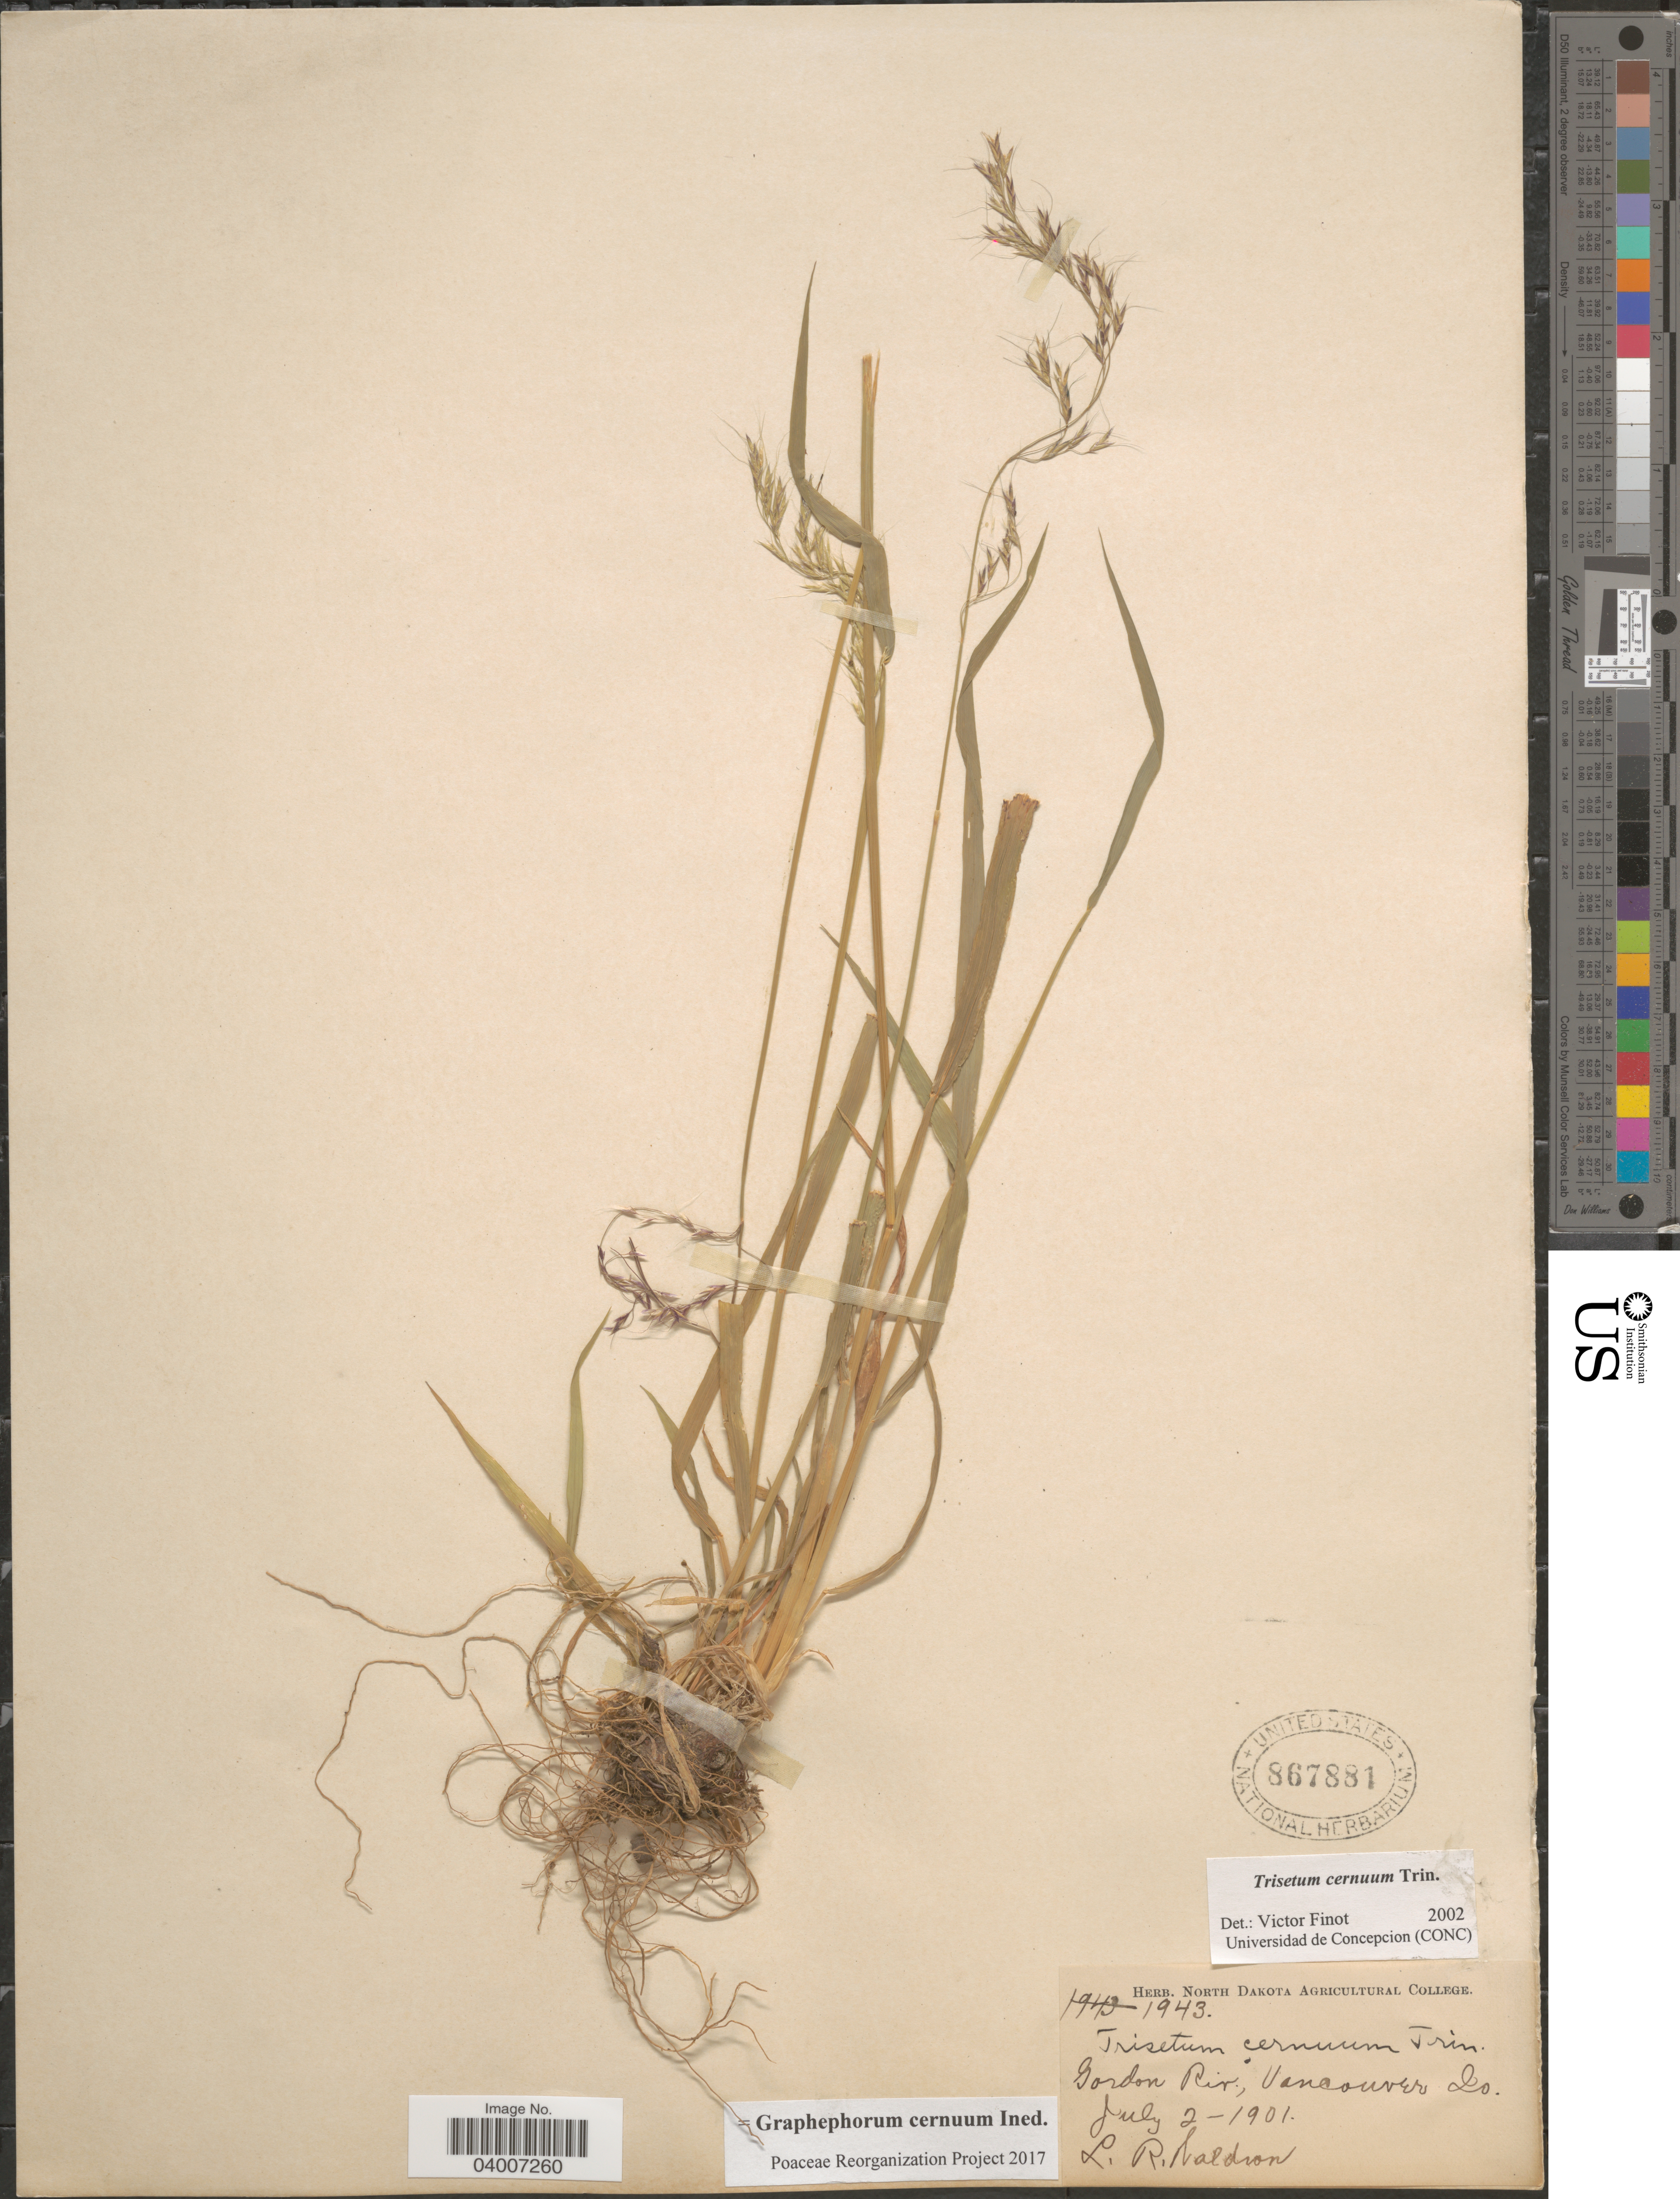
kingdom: Plantae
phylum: Tracheophyta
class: Liliopsida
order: Poales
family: Poaceae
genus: Graphephorum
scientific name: Graphephorum cernuum ined.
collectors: L. Waldron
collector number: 1943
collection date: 1901-07-02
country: Canada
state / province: British Columbia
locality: Gordon Riv., Vancouver Is.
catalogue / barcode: US 867881